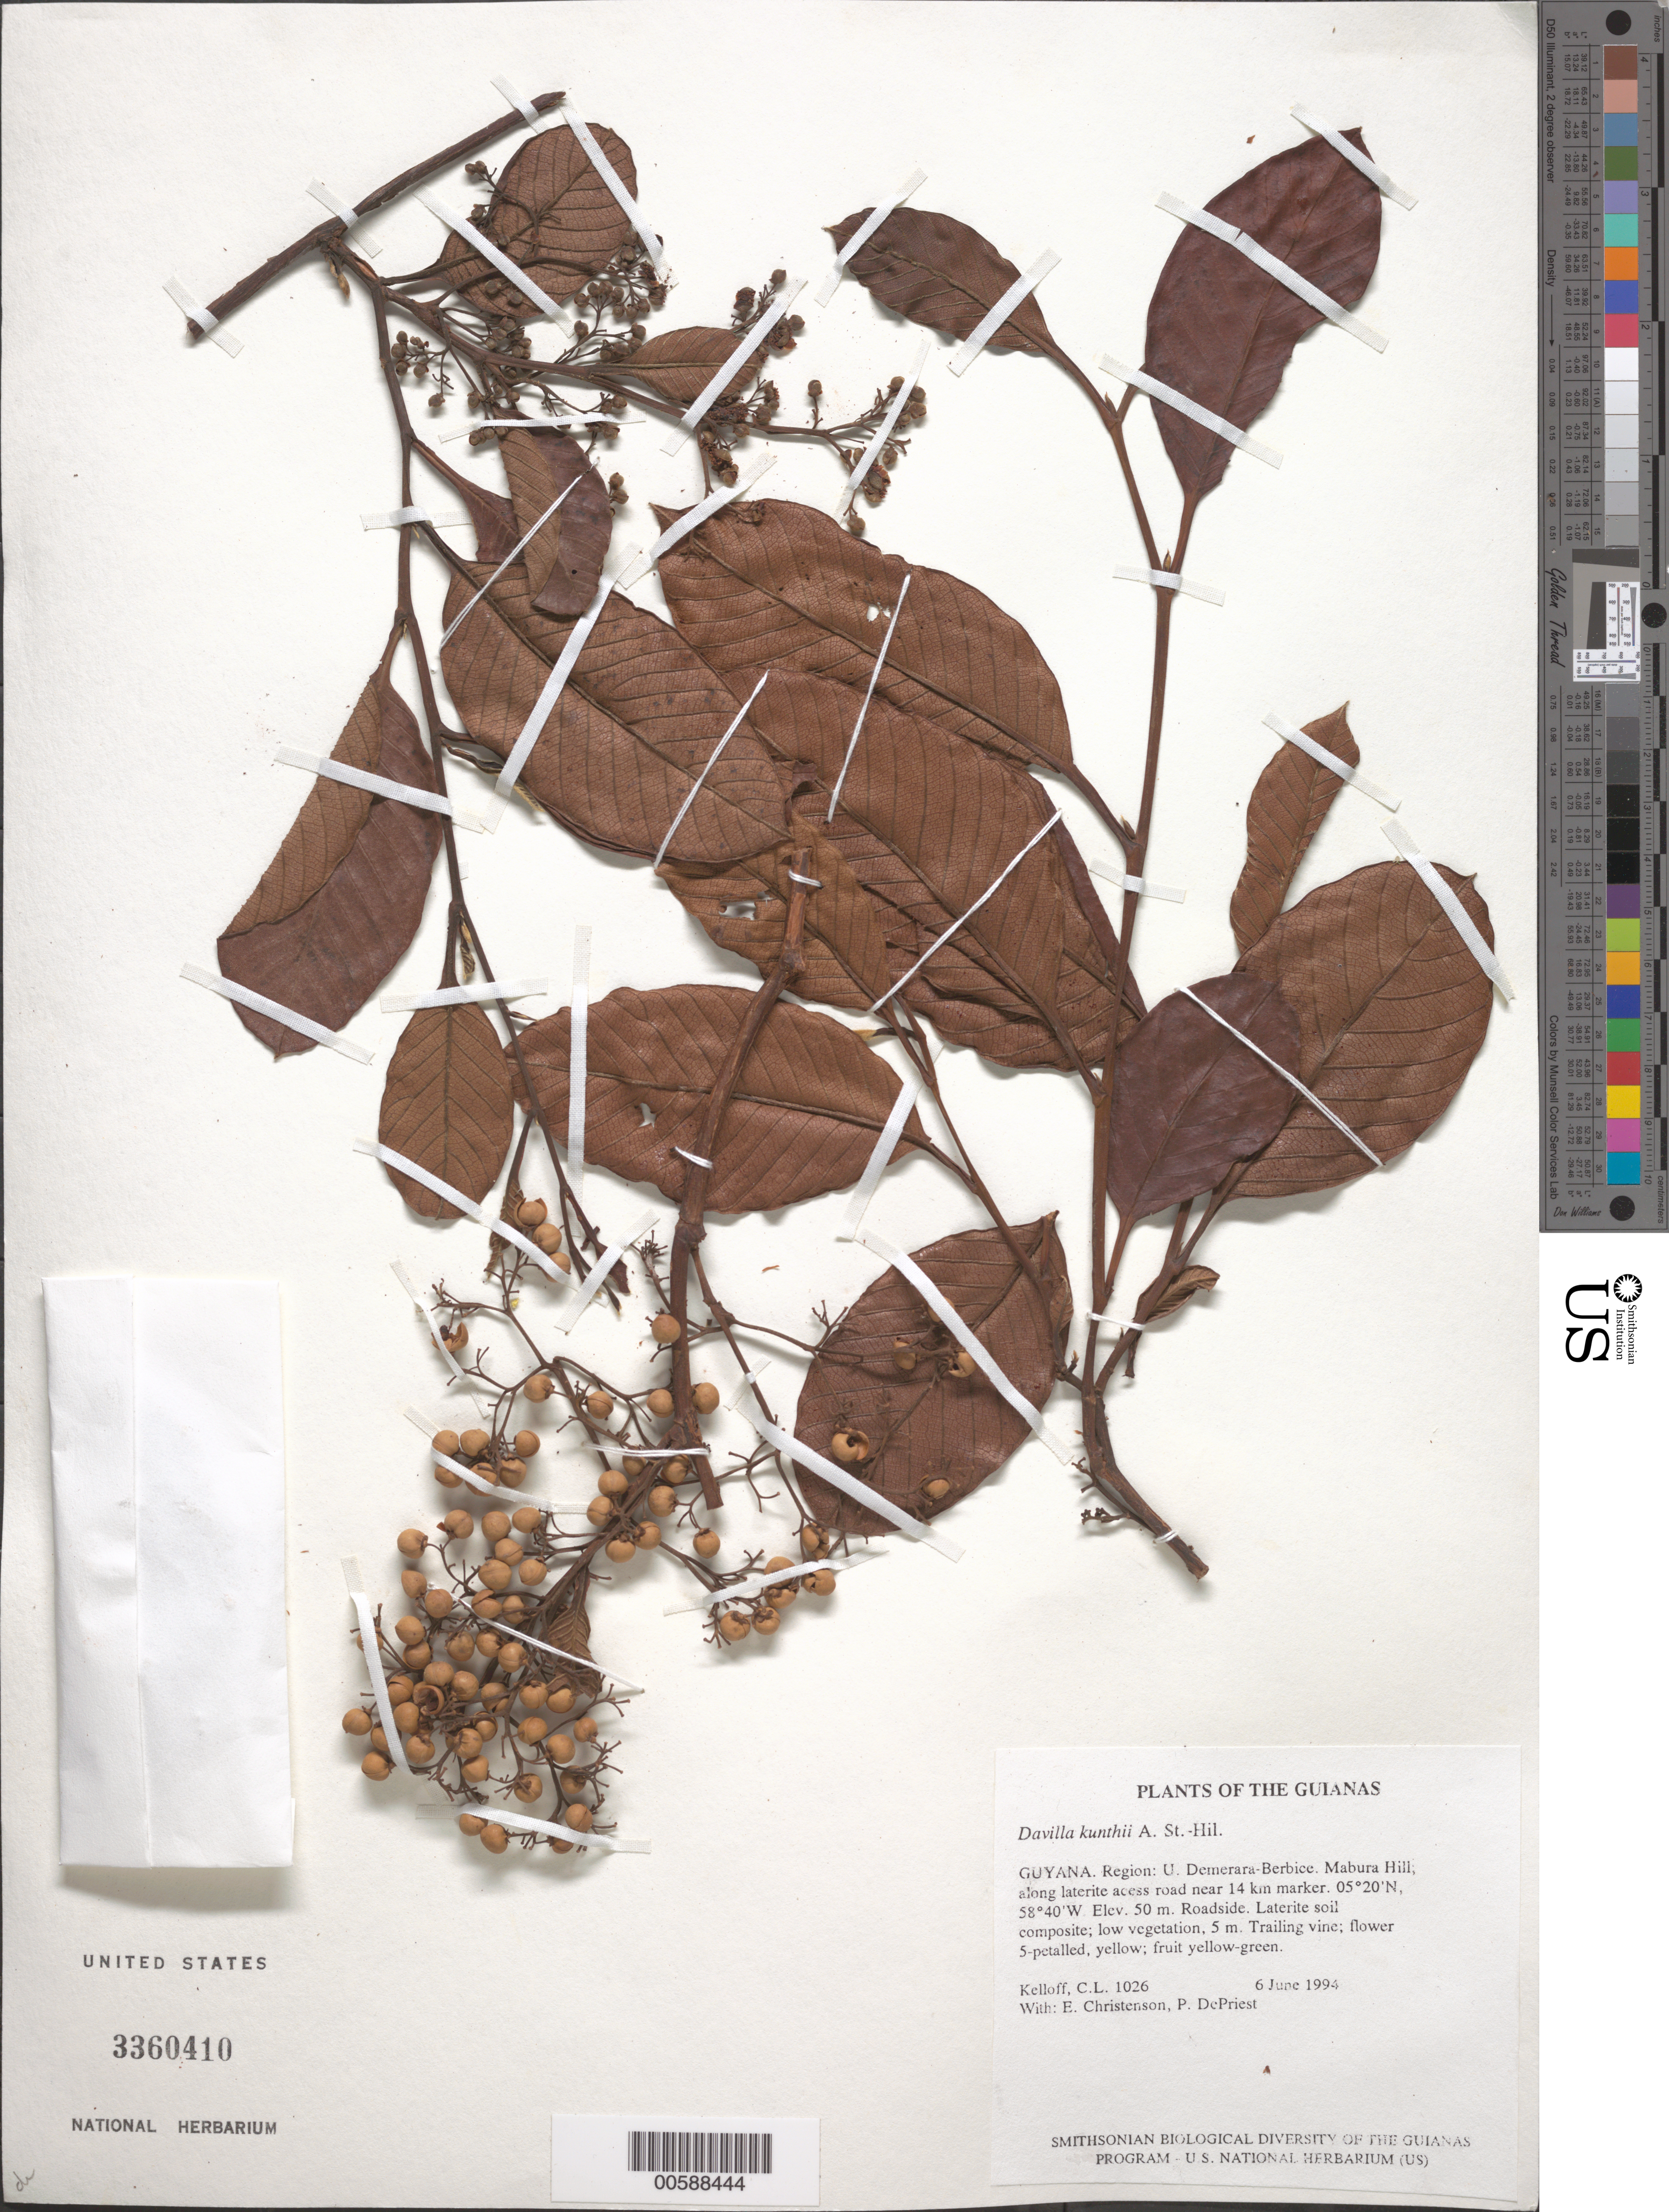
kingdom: Plantae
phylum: Tracheophyta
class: Magnoliopsida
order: Dilleniales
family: Dilleniaceae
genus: Davilla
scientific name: Davilla kunthii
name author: A. St.-Hil.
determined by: Aymard C., G. A., (PORT), Univ. Nac. Exp. de los Llanos Ezequiel Zamora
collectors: C. L. Kelloff, E. A. Christenson & P. DePriest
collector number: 1026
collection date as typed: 6 June 1994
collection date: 1994-06-06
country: Guyana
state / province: U. Demerara-Berbice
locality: Mabura Hill; along laterite acess road near 14 km marker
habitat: Roadside. Laterite soil composite; low vegetation, 5 m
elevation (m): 50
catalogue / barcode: US 3360410